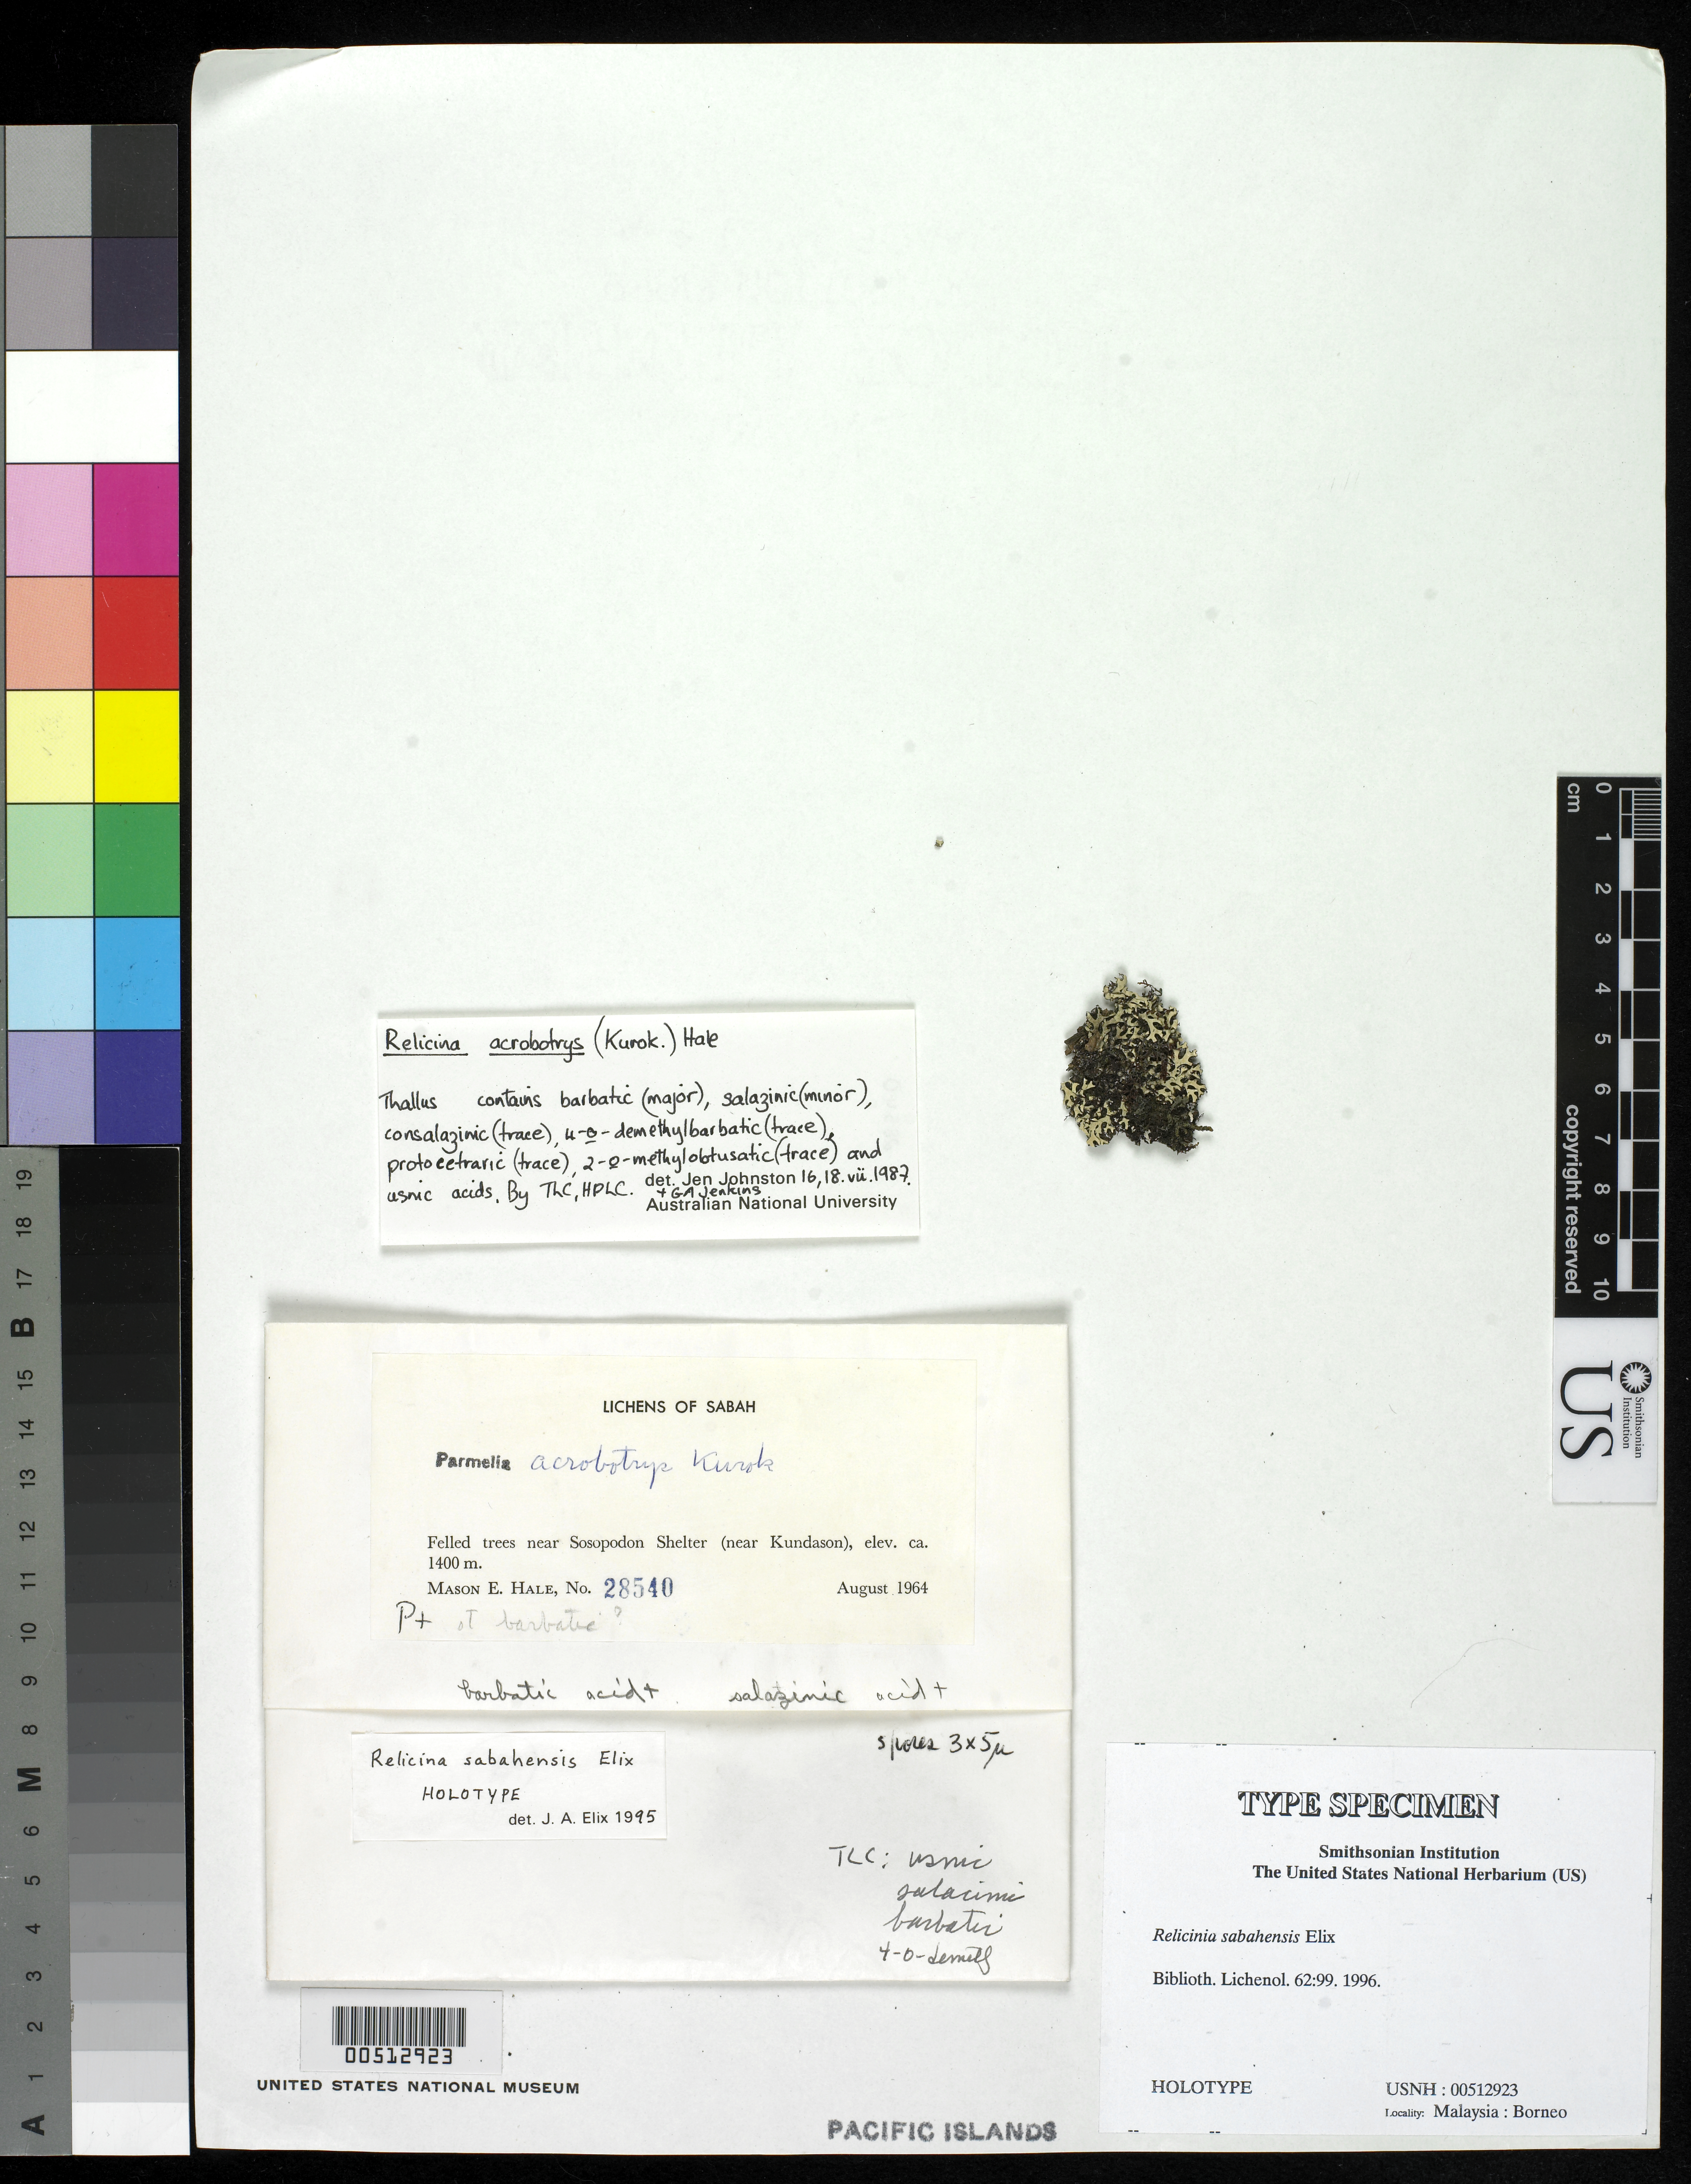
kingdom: Fungi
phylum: Ascomycota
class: Lecanoromycetes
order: Lecanorales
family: Parmeliaceae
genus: Relicina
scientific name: Relicina sabahensis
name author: Elix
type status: Holotype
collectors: M. Hale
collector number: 28540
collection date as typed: Aug 1964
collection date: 1964-08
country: Malaysia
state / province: Sabah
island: Borneo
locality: Felled trees near Sosopodon Shelter, near Kundason.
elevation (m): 1400